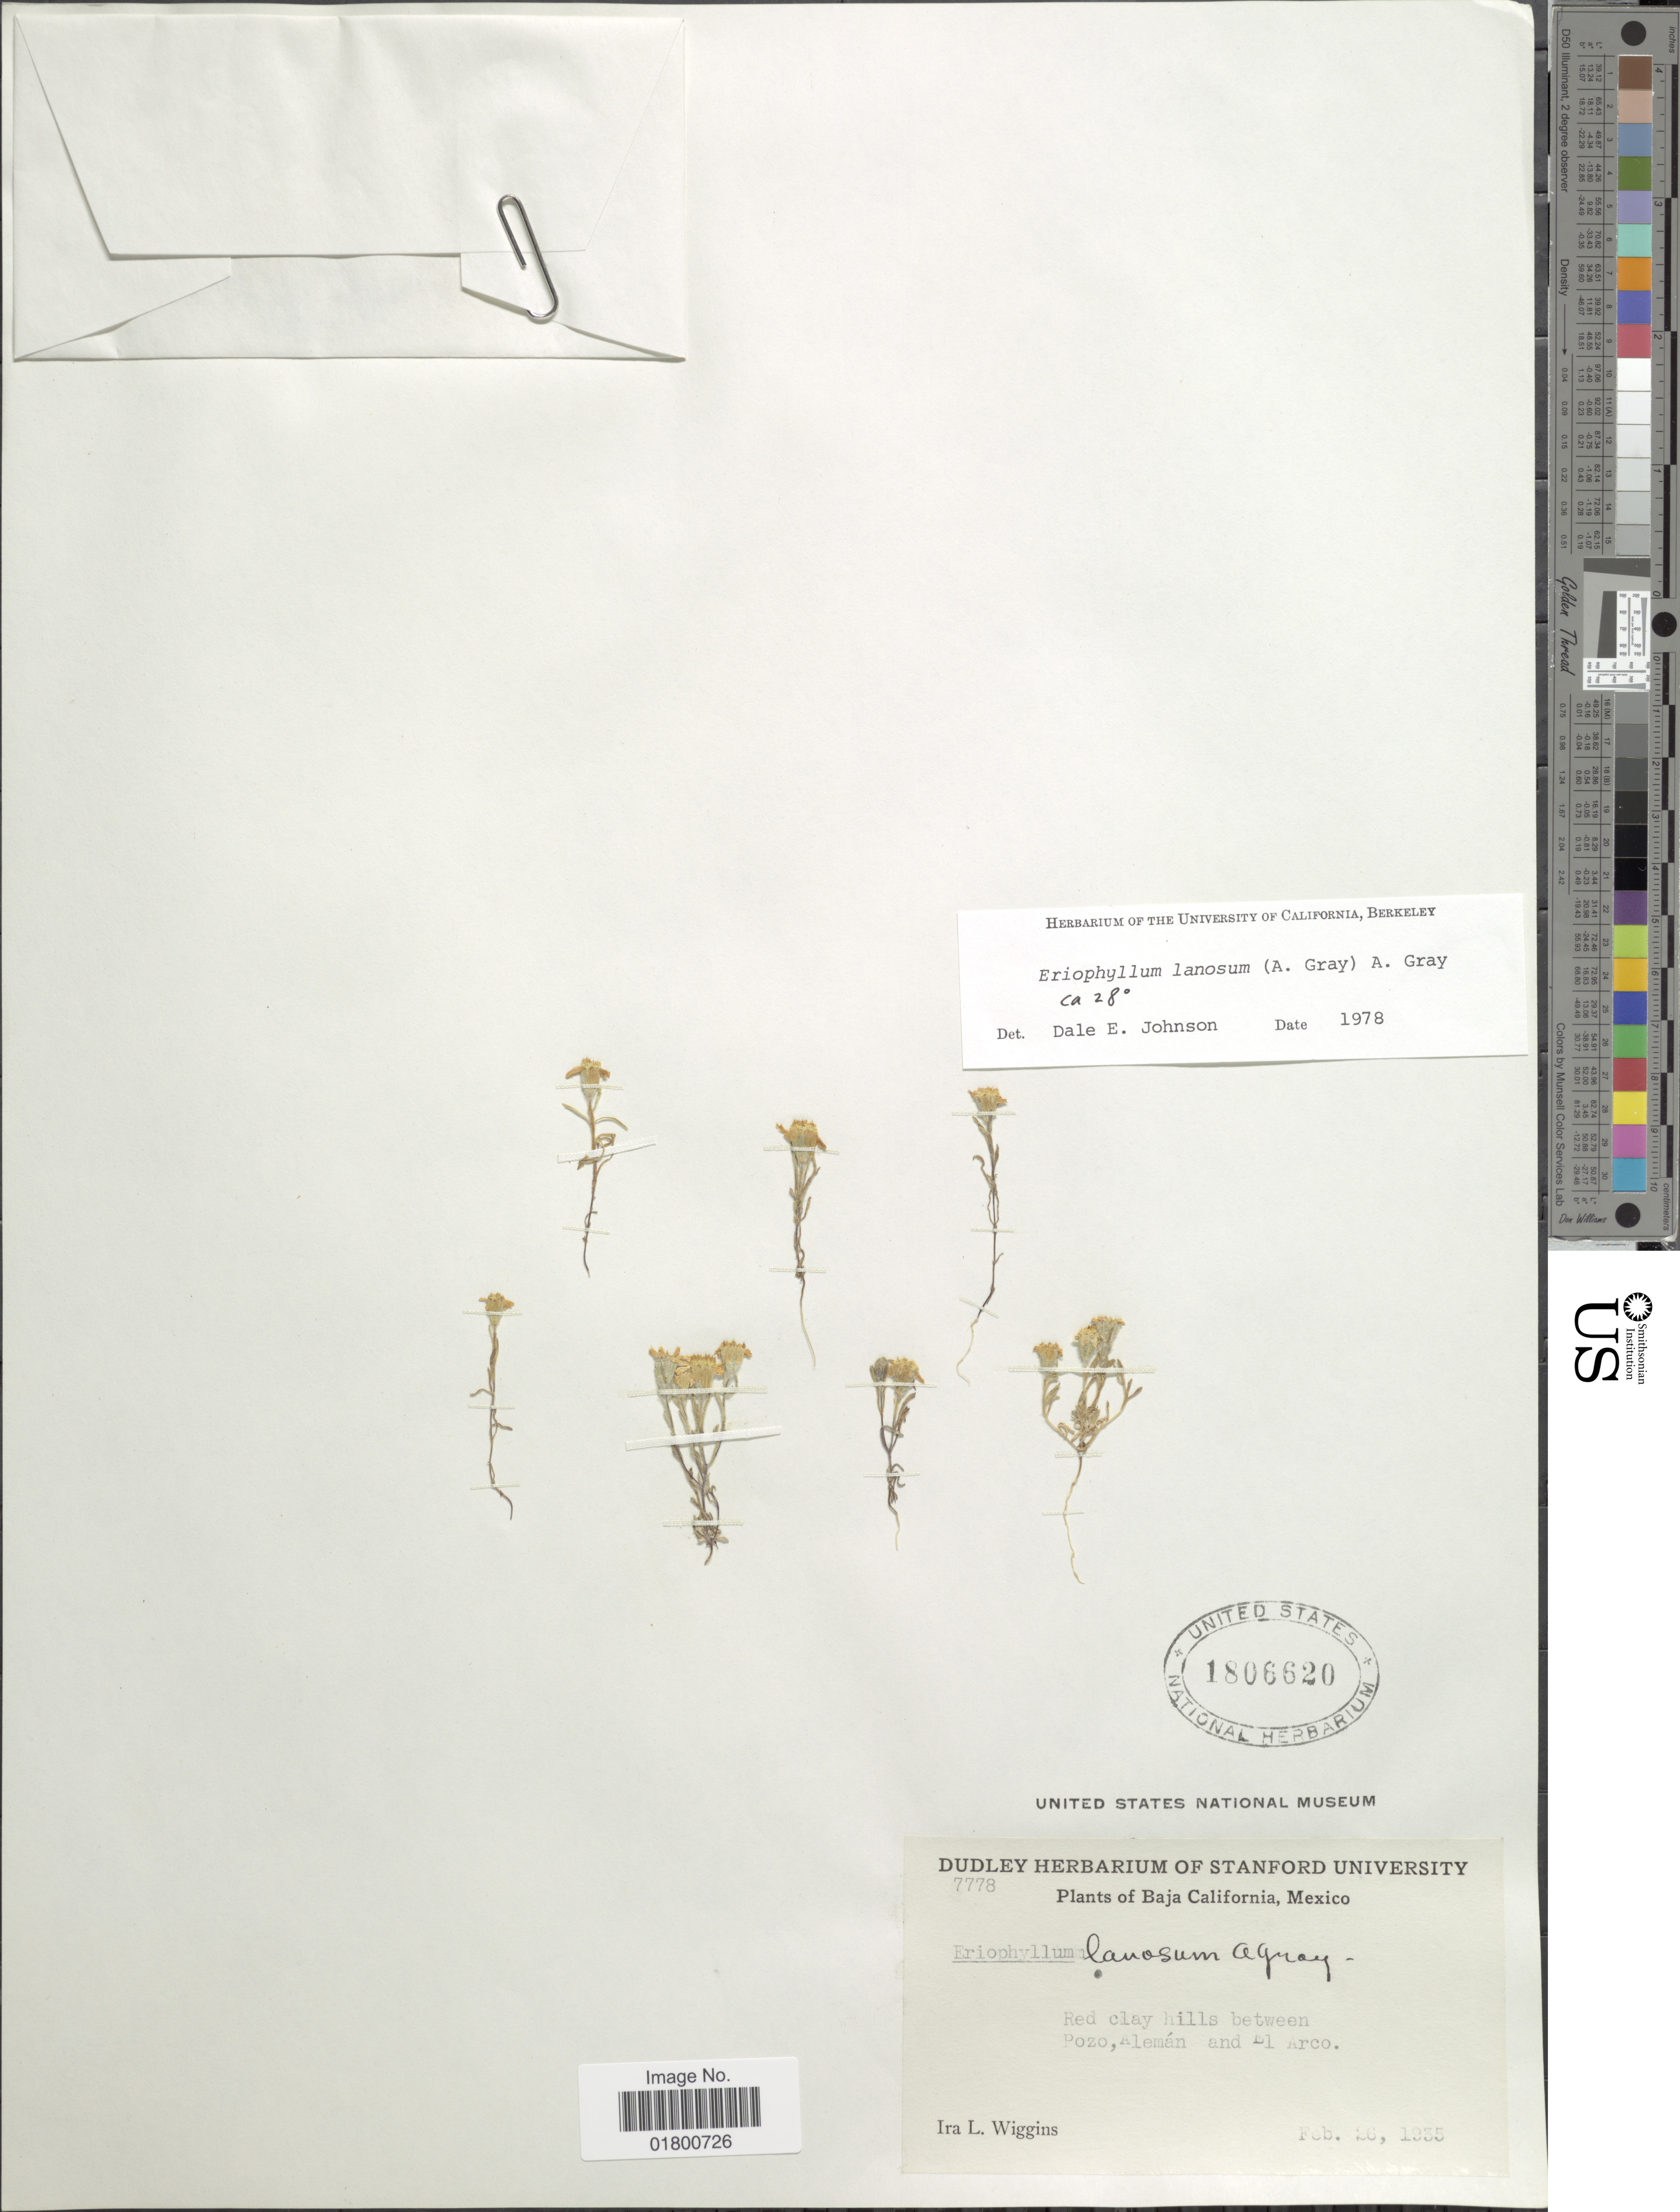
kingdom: Plantae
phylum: Tracheophyta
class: Magnoliopsida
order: Asterales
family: Asteraceae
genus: Eriophyllum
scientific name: Eriophyllum lanosum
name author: (A. Gray) A. Gray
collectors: I. L. Wiggins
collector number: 7778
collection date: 1935-02-26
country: Mexico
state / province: Baja California Sur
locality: Red clay hills between Pozo, Aleman and El Arco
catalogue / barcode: US 1806620